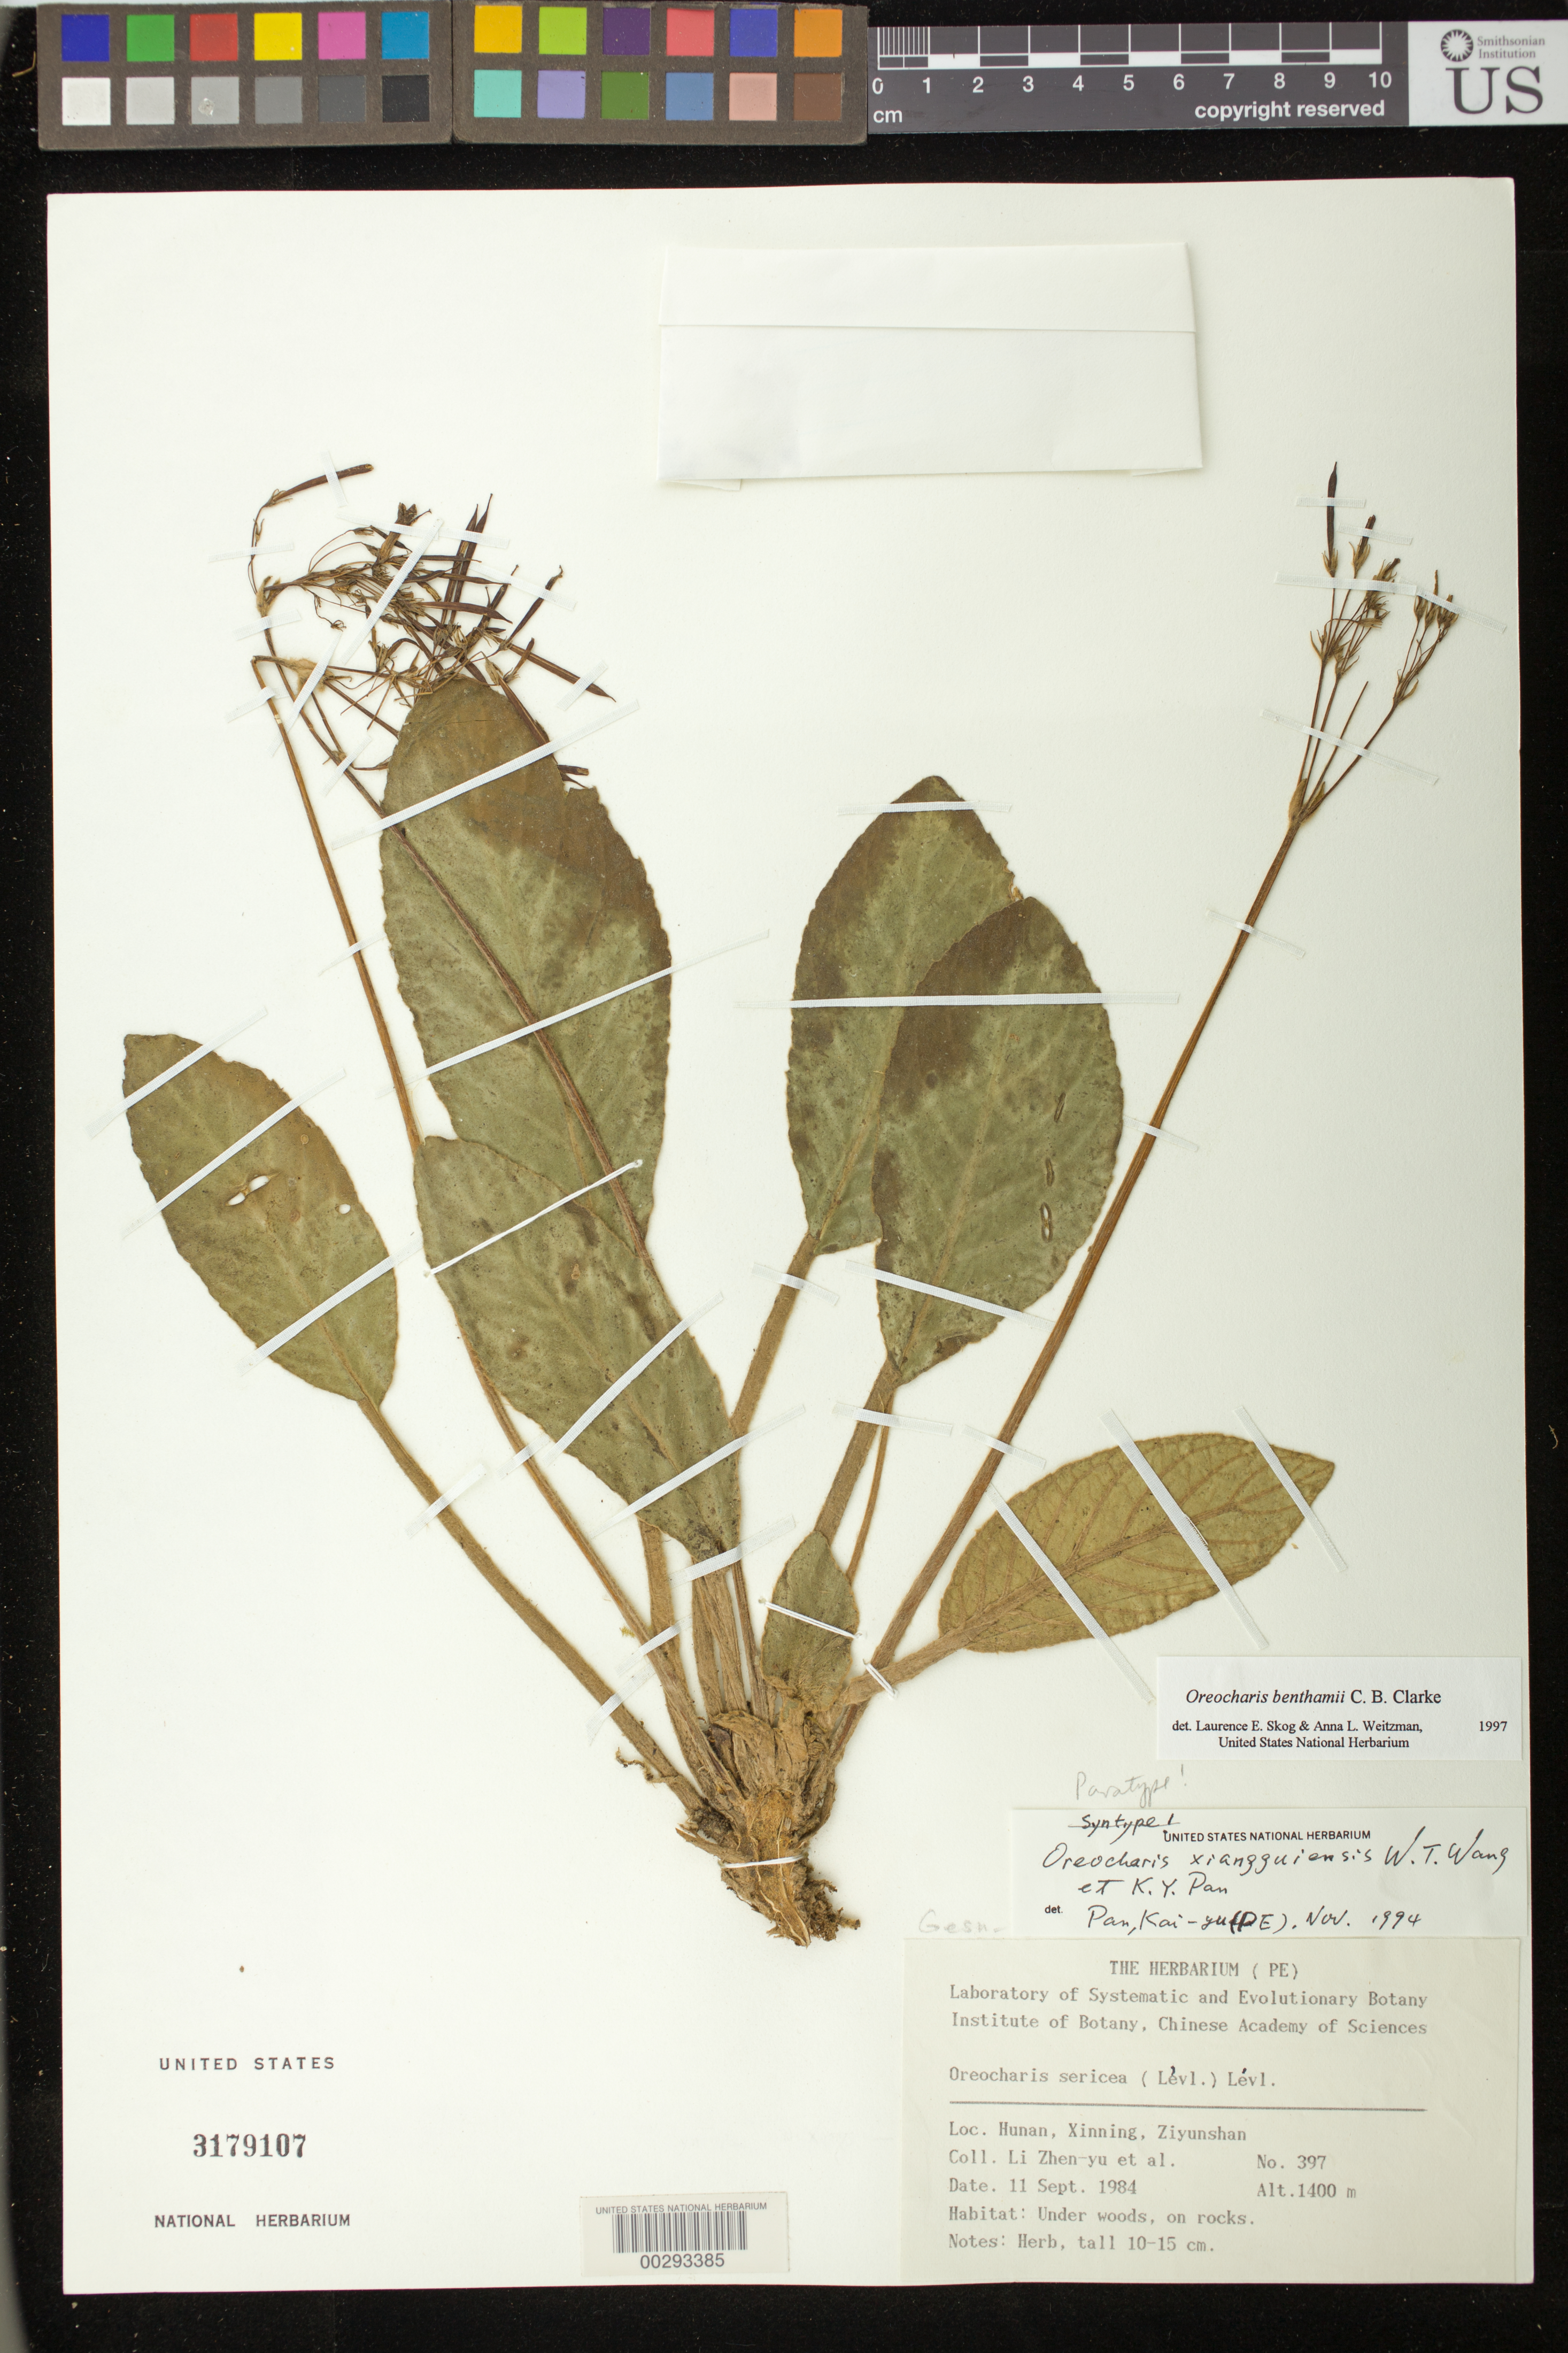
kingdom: Plantae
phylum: Tracheophyta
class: Magnoliopsida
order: Lamiales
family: Gesneriaceae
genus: Oreocharis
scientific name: Oreocharis benthamii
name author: C.B. Clarke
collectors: L. Zhen-yu & et al.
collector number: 397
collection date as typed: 11 Sep 1984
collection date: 1984-09-11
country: China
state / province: Hunan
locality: Xinning, ziyunshan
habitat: Under woods, on rock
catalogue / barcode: US 3179107